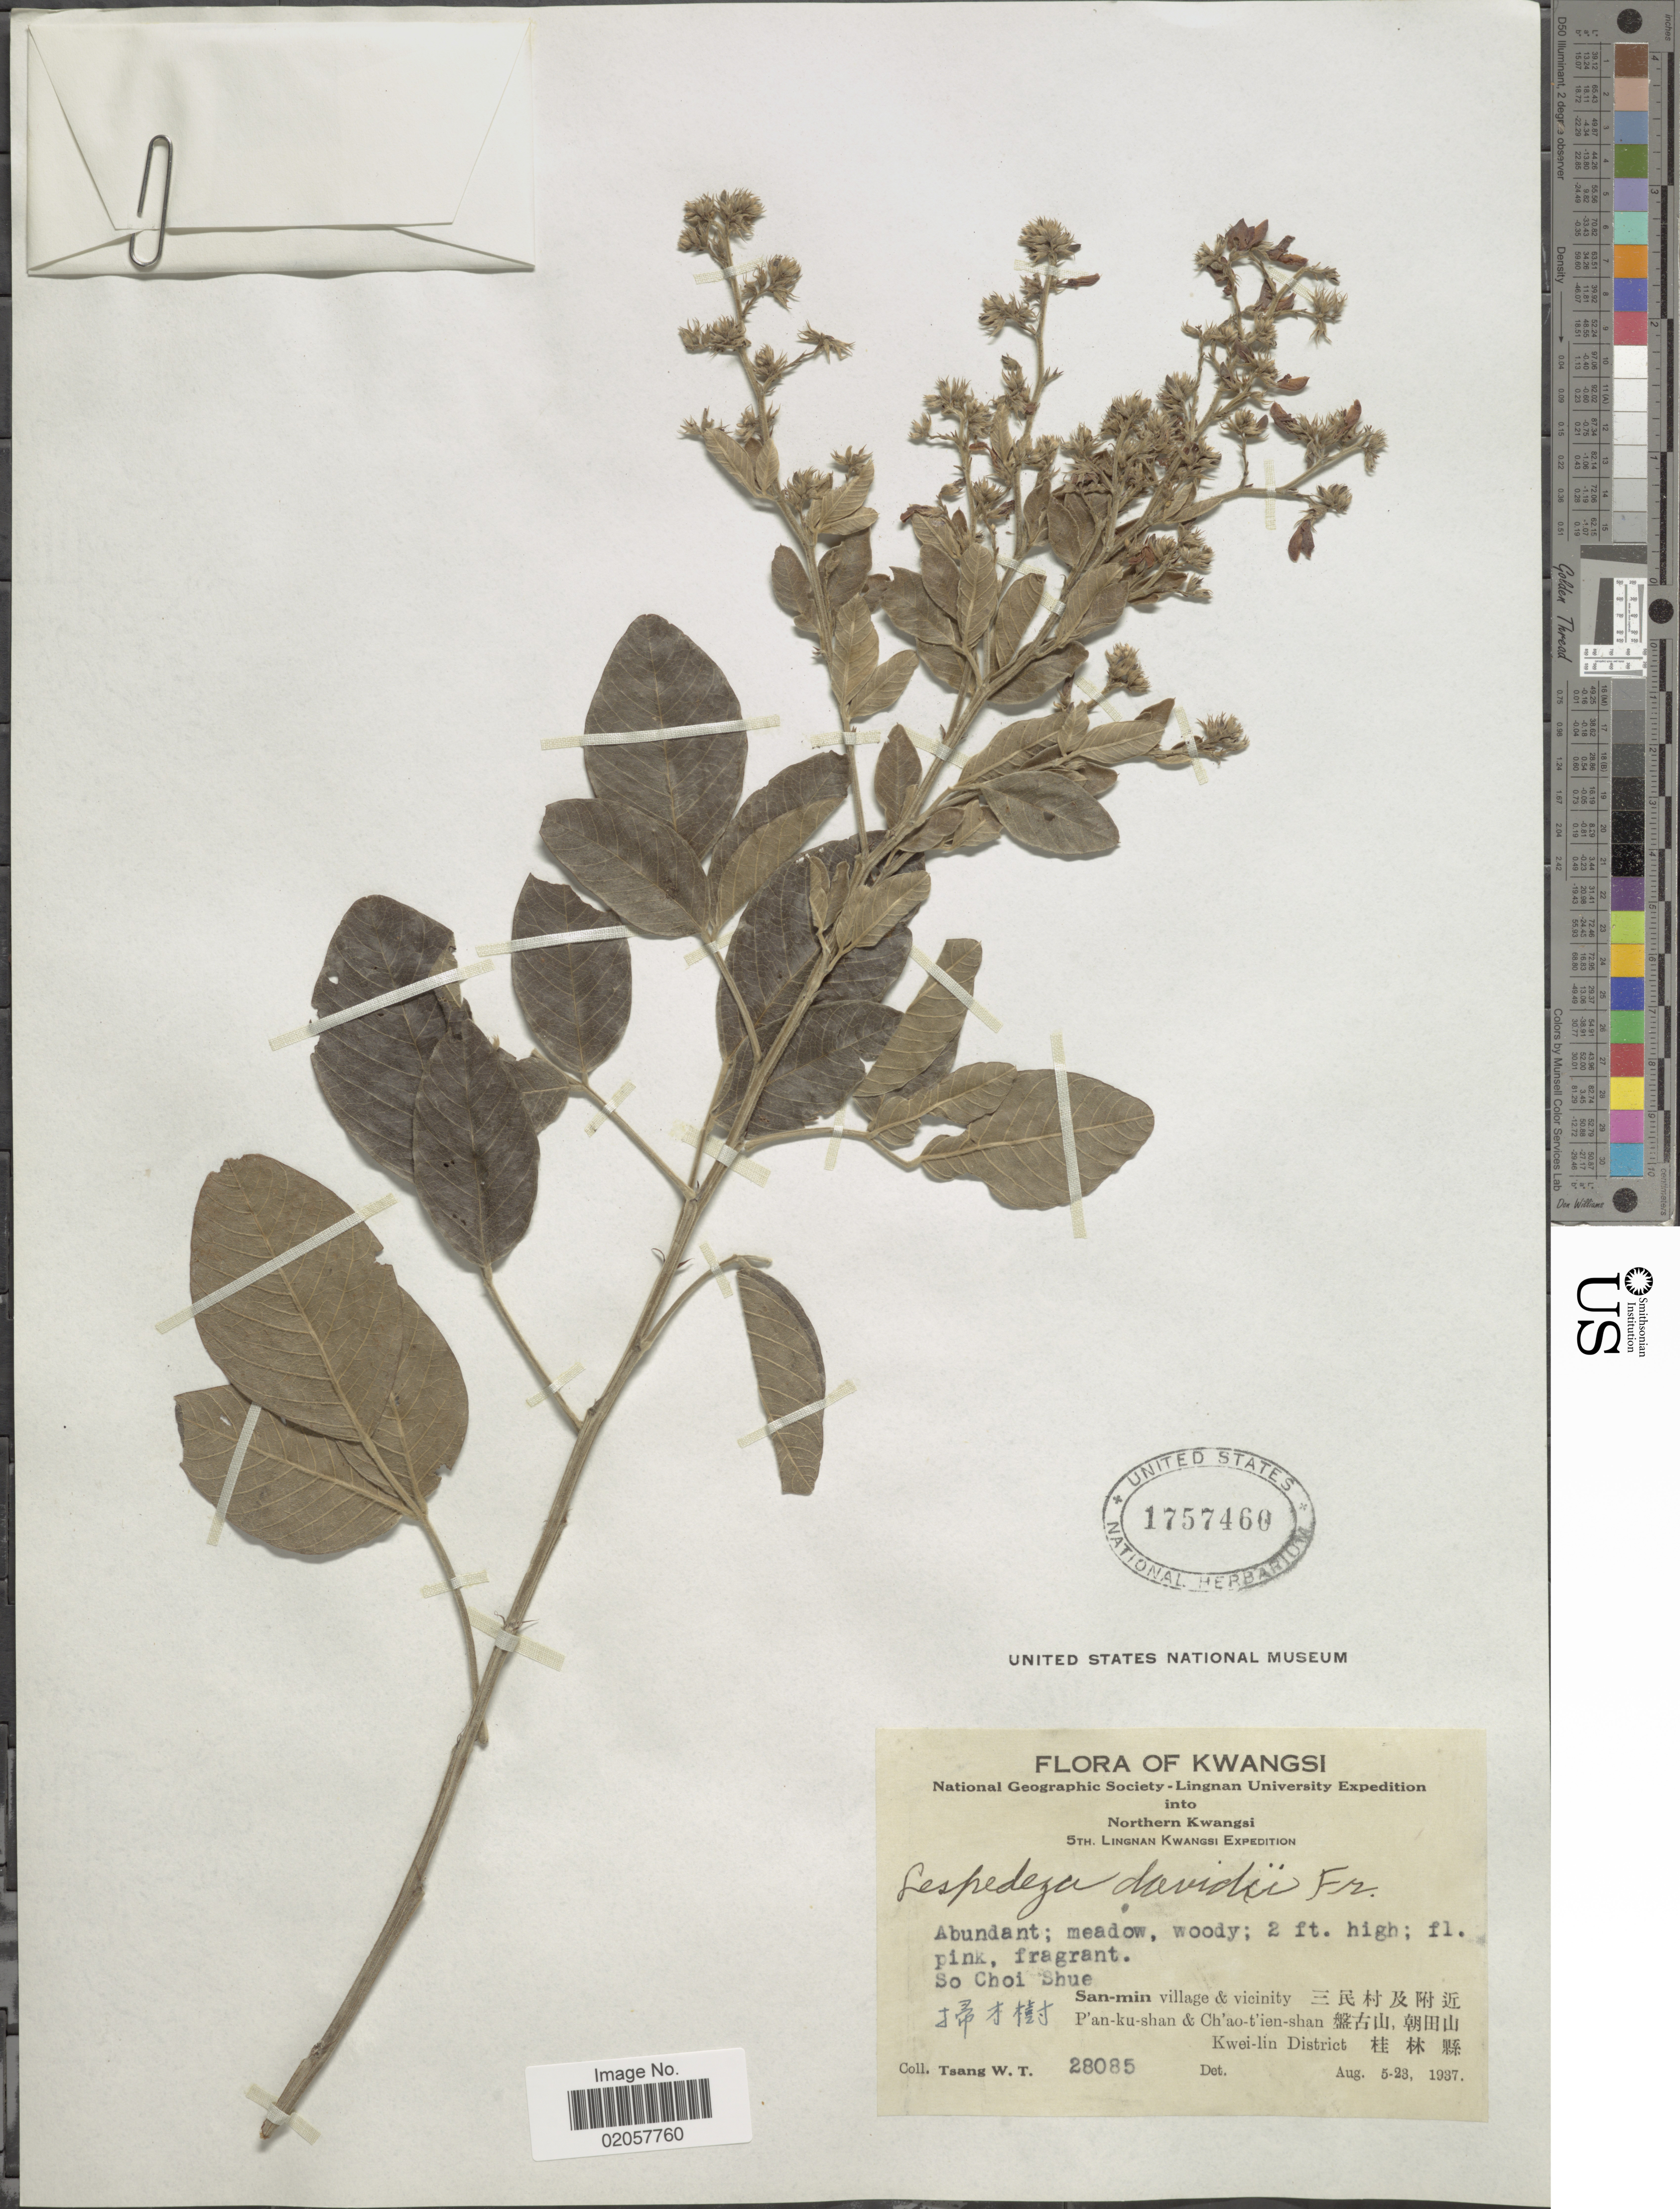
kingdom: Plantae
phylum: Tracheophyta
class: Magnoliopsida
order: Fabales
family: Fabaceae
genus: Lespedeza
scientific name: Lespedeza davidii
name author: Franch.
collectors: W. T. Tsang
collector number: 28085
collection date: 1937-08-05/1937-08-23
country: China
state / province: Guangxi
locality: Kwangsi, So Choi Shue, San-min village & vicinity, P'an-ku-shan & Ch'ao-t'ien-shan, Kwei-lin District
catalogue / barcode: US 1757460